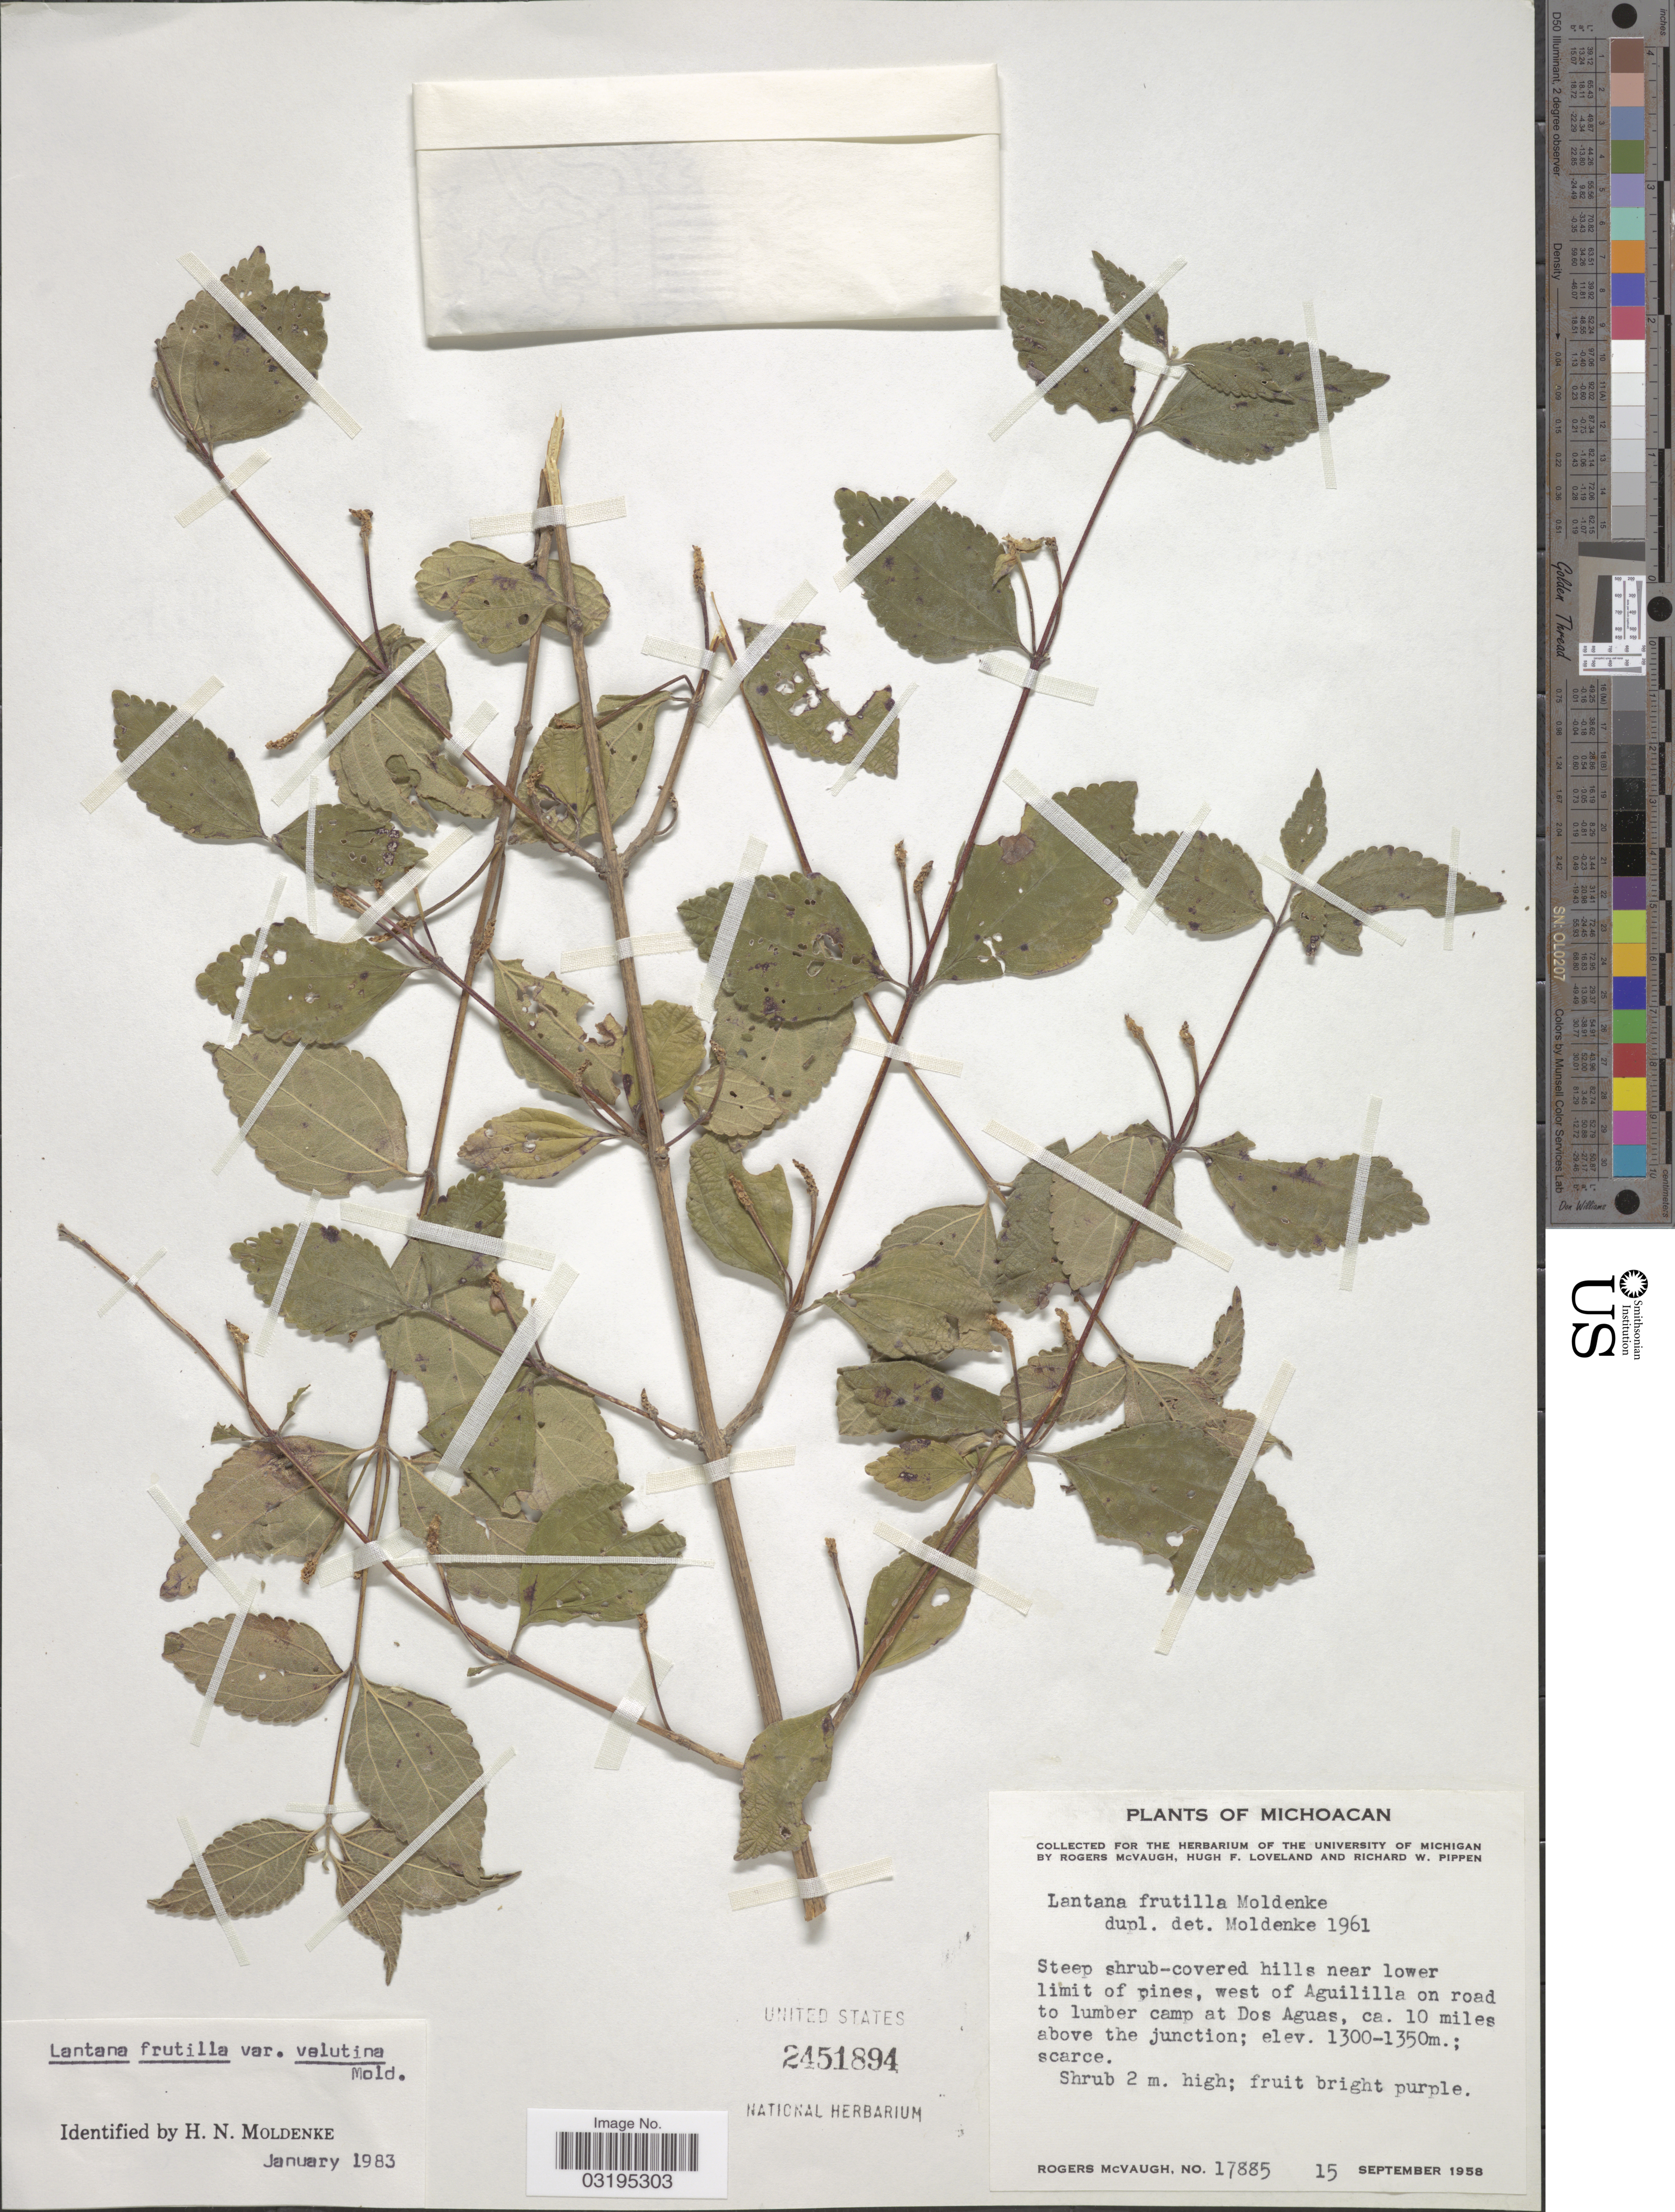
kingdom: Plantae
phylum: Tracheophyta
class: Magnoliopsida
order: Lamiales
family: Verbenaceae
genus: Lantana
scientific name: Lantana frutilla var. velutina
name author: Moldenke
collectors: R. McVaugh, H. Loveland & R. W. Pippen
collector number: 17885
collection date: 1958-09-15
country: Mexico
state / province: Michoacán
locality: West of Aguilillia on road to lumber camp at Dos Aguas, ca. 10 miles above the junction.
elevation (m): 1300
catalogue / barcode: US 2451894